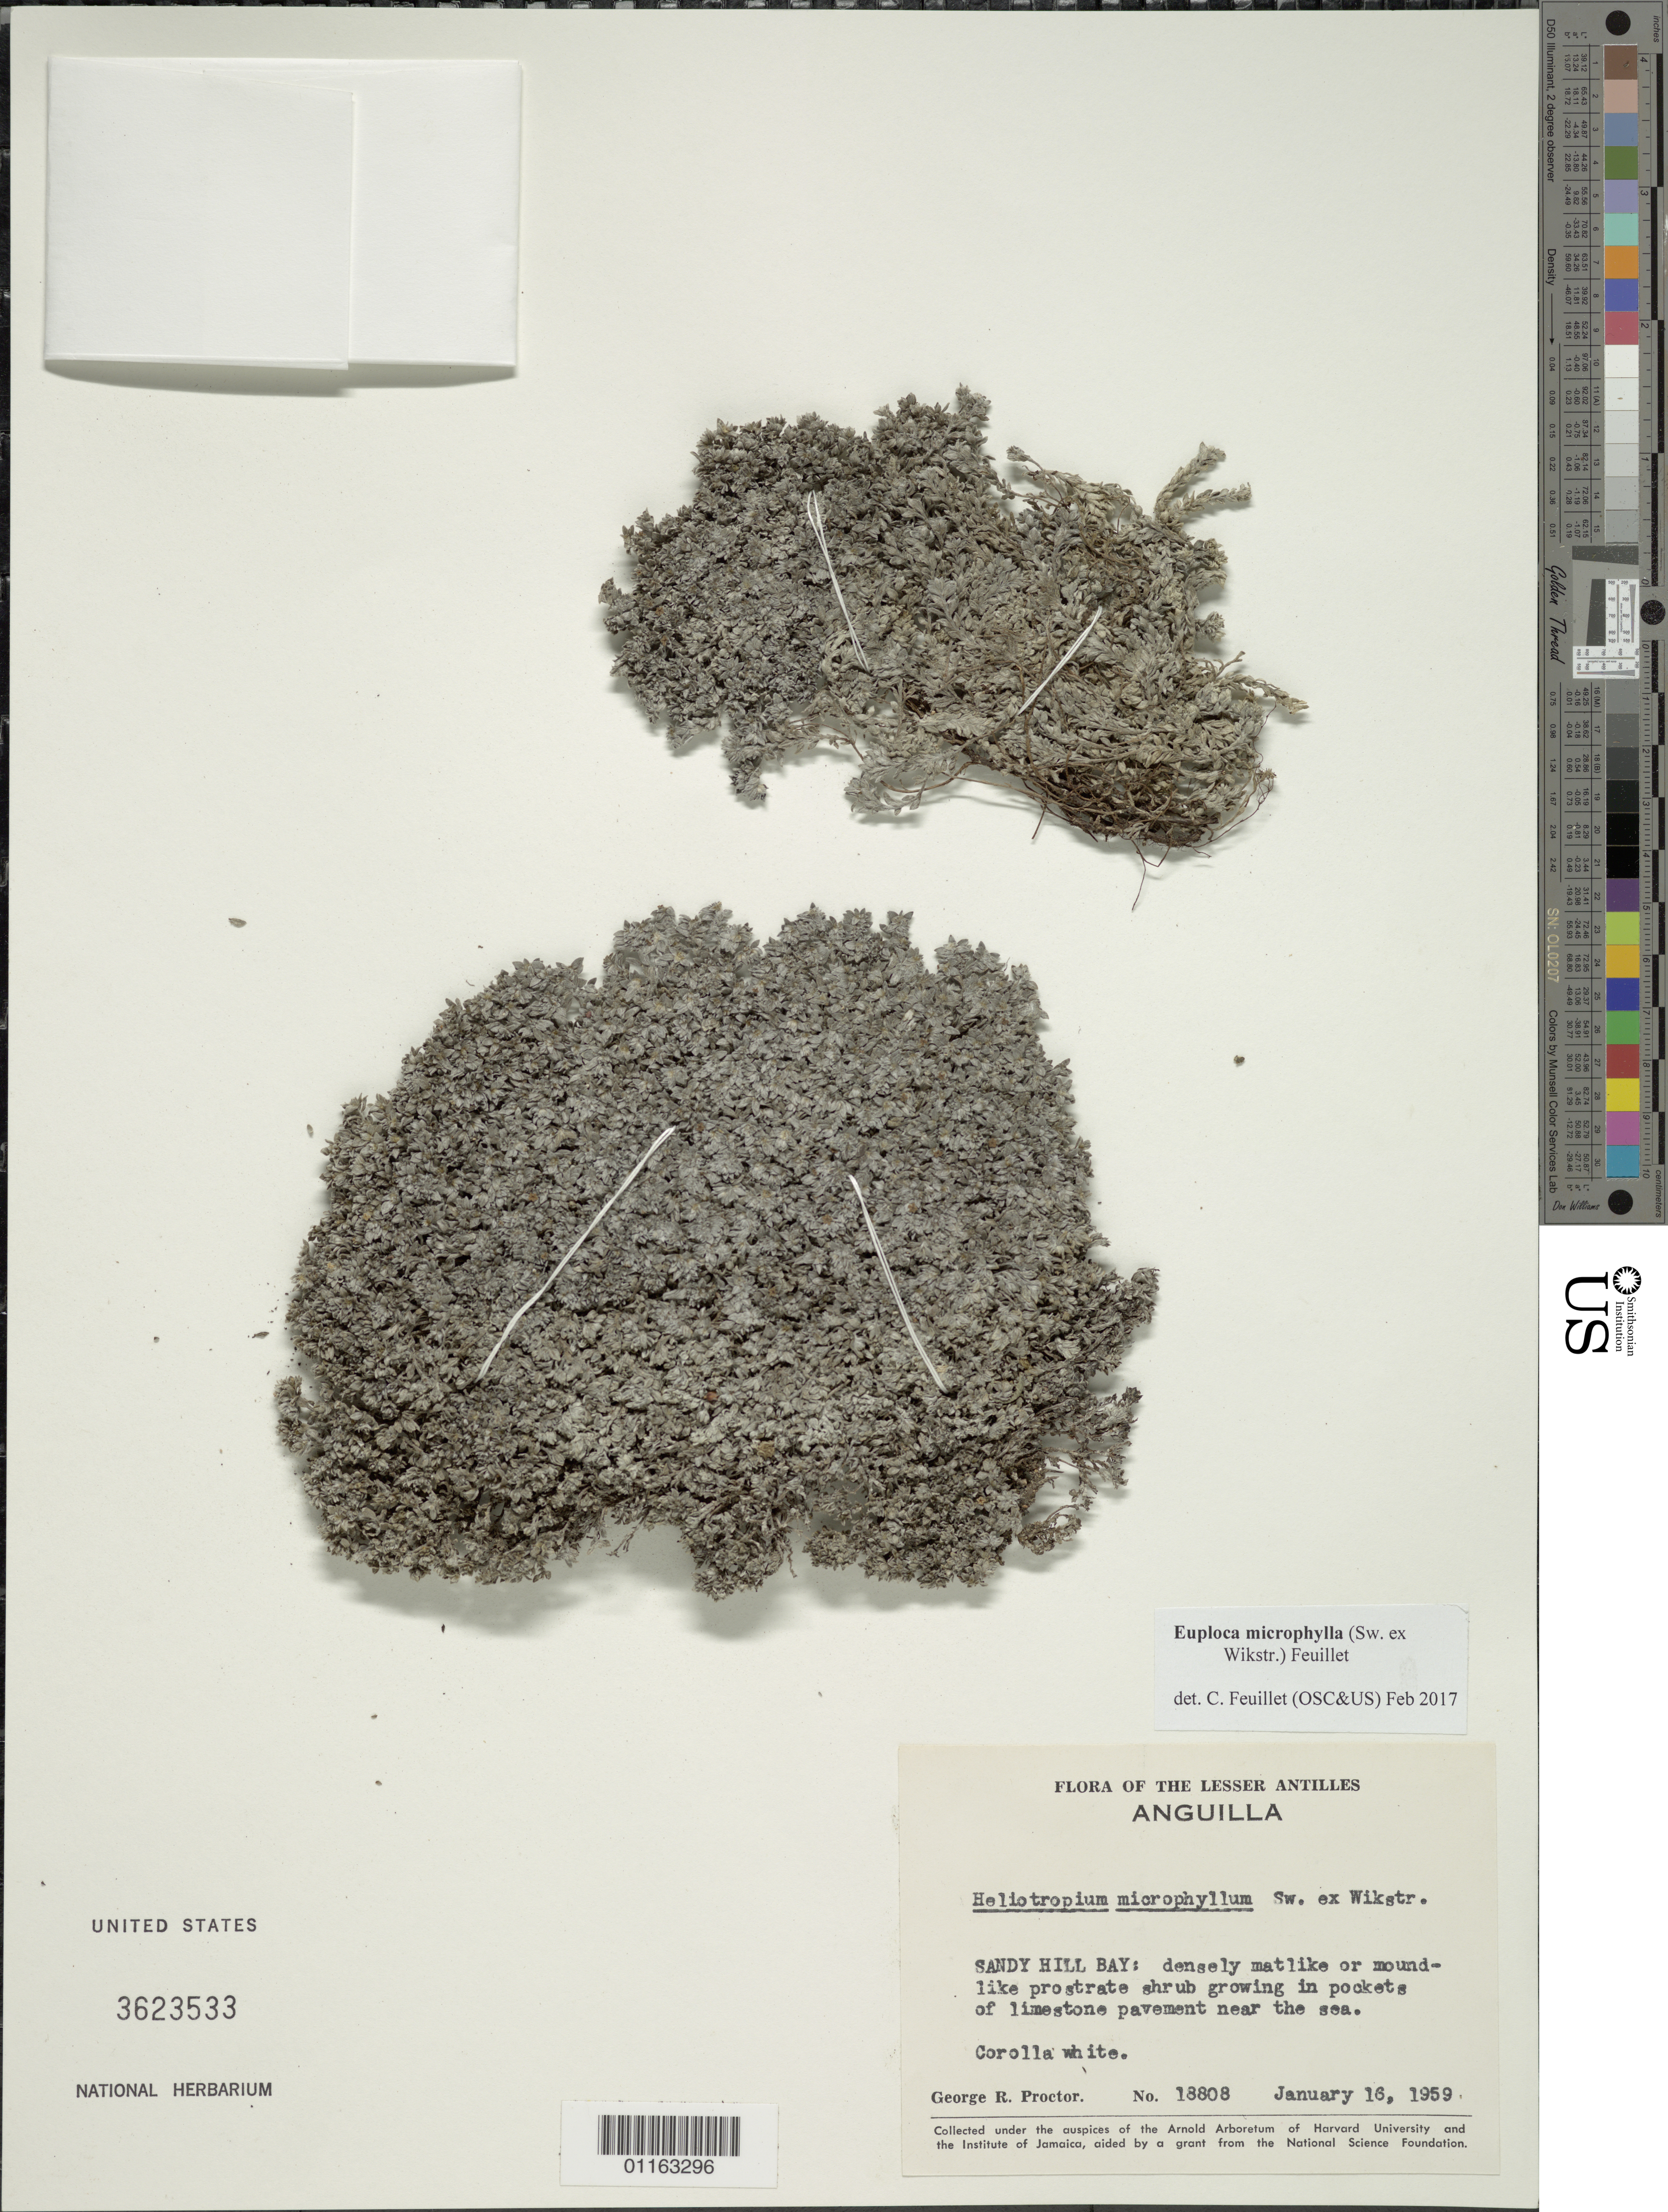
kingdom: Plantae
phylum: Tracheophyta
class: Magnoliopsida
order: Boraginales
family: Heliotropiaceae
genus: Euploca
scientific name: Euploca microphylla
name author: (Sw. & Wikstr.) Feuillet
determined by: Feuillet, C.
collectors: G. R. Proctor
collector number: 18808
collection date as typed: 16 Jan 1959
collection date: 1959-01-16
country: Anguilla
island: Anguilla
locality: Sandy Hill Bay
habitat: Growing in pockets of limestone pavement near the sea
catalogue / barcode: US 3623533